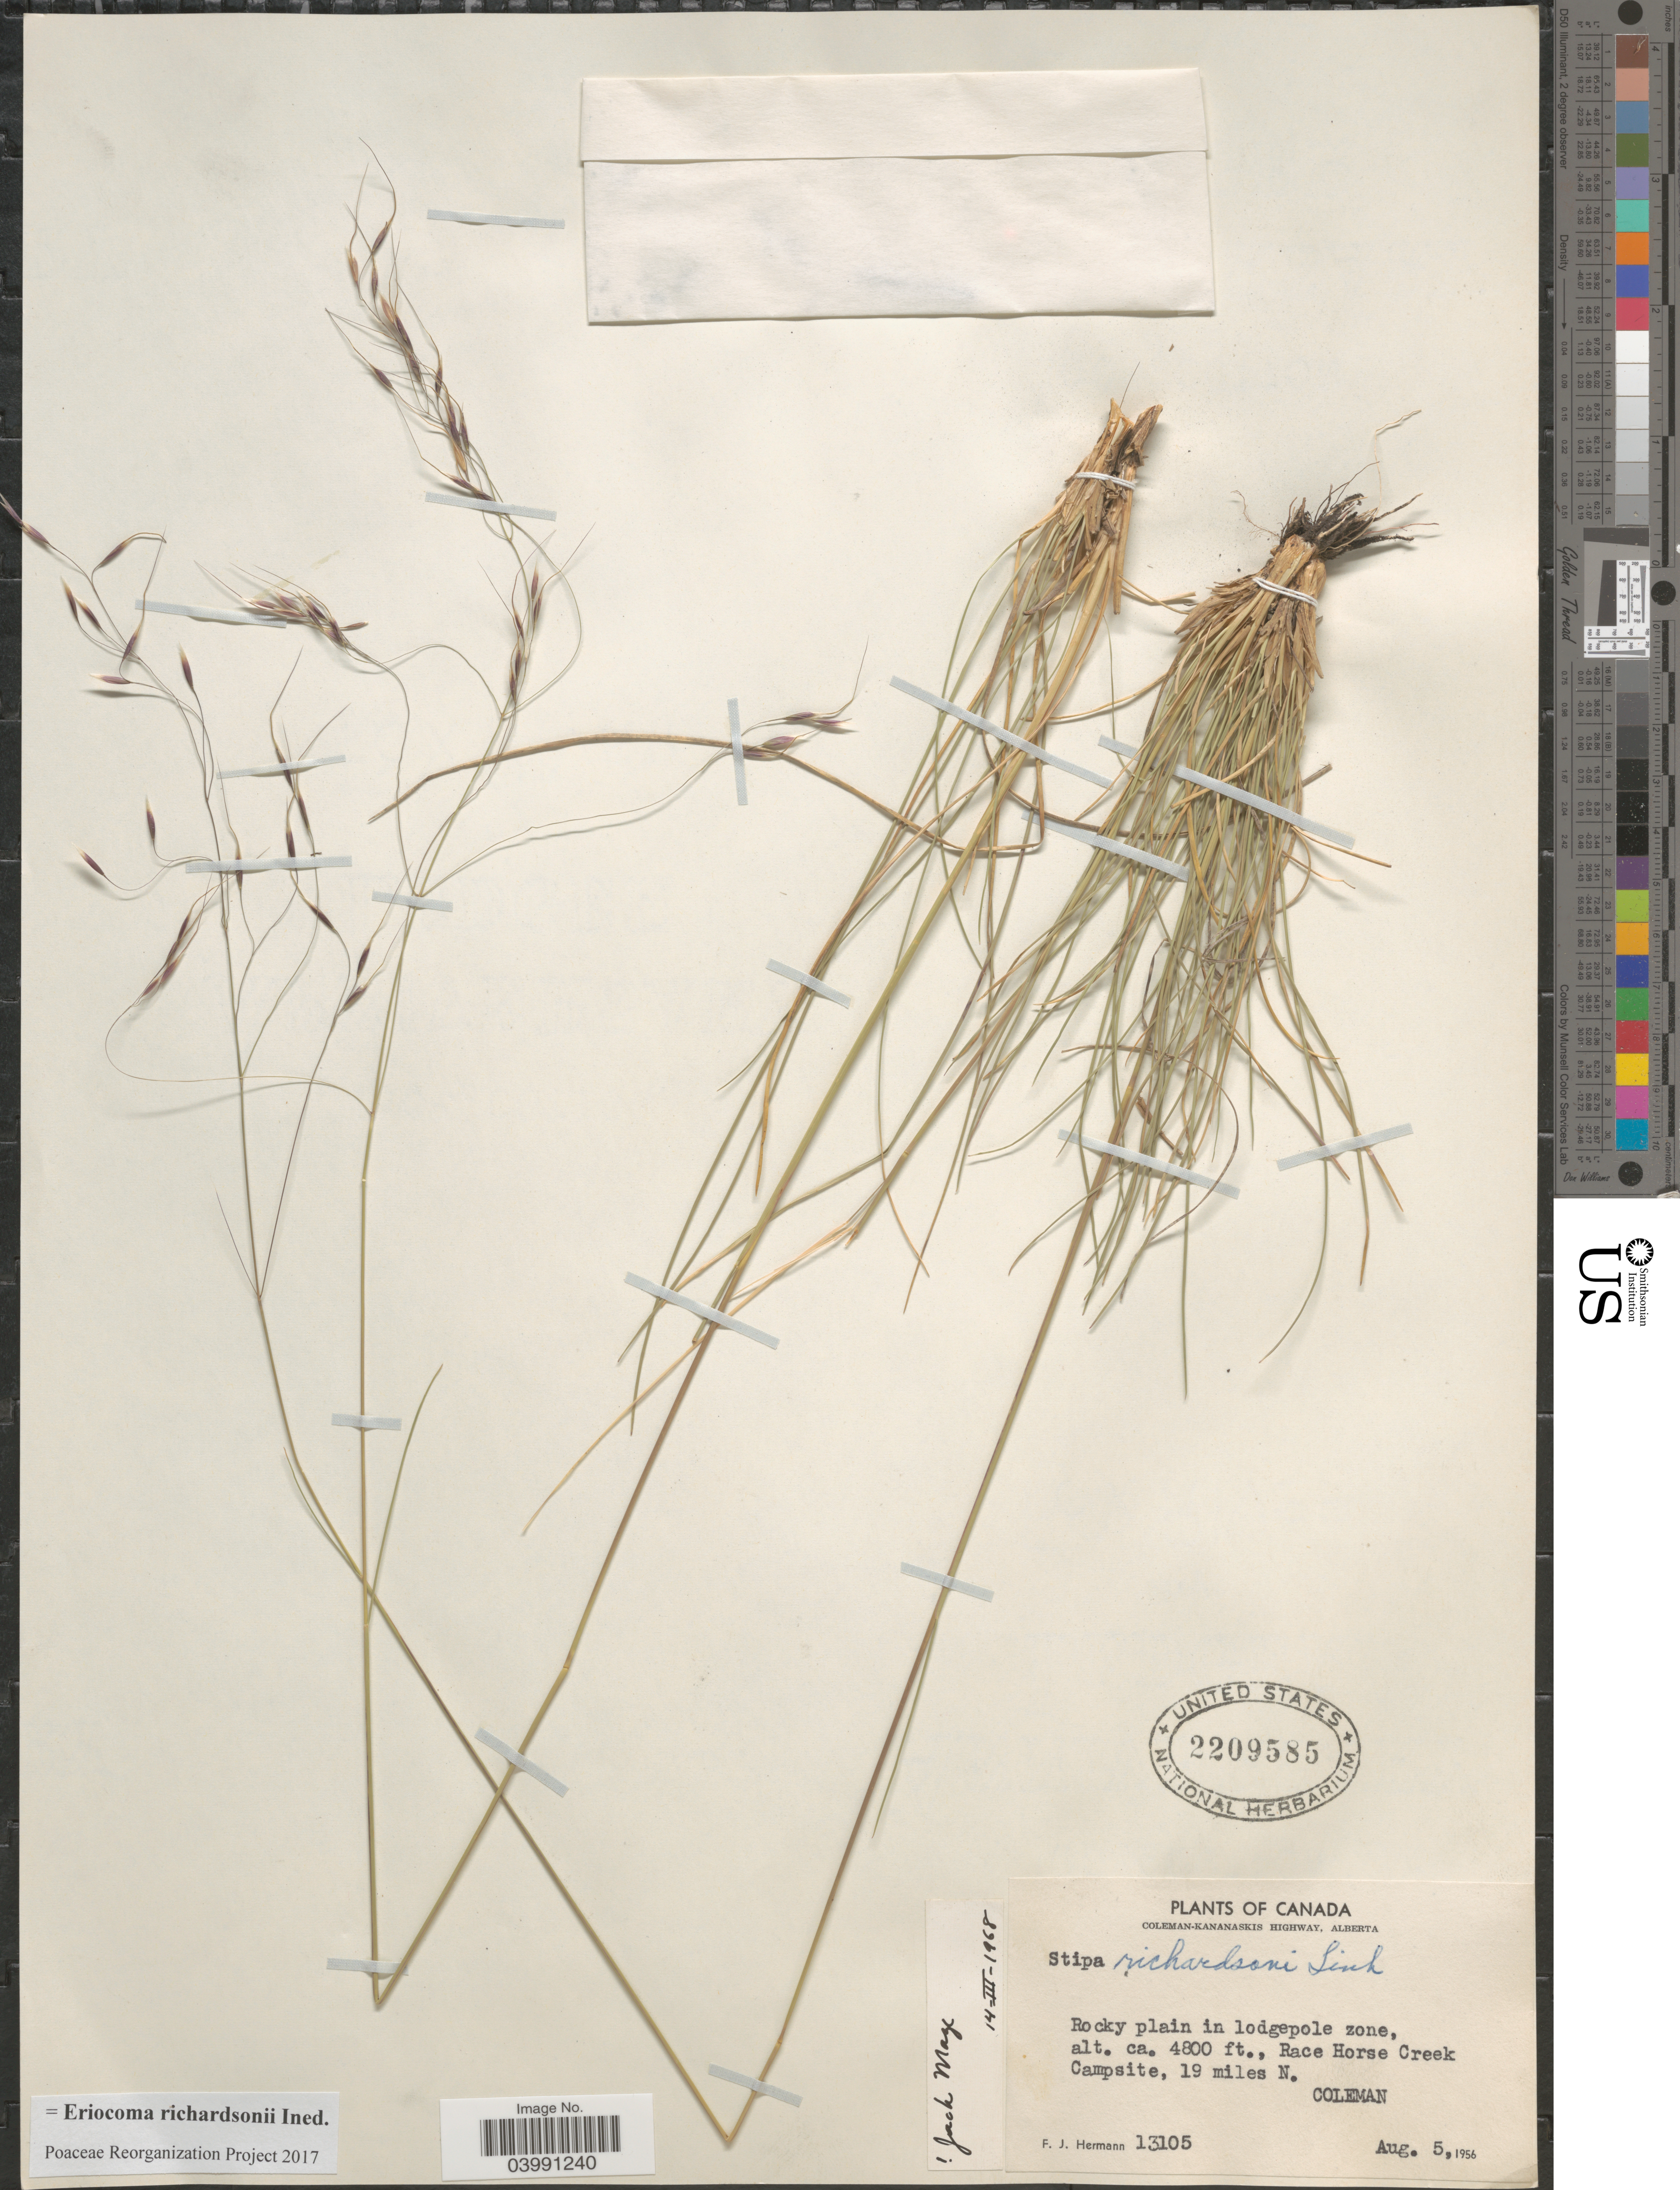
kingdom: Plantae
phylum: Tracheophyta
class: Liliopsida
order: Poales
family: Poaceae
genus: Eriocoma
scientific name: Eriocoma richardsonii ined.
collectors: F. J. Hermann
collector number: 13105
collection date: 1956-08-05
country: Canada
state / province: Alberta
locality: Coleman-Kananaskis Highway. Race Horse Creek Campsite, 19 miles N. Coleman.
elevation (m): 1463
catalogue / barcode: US 2209585